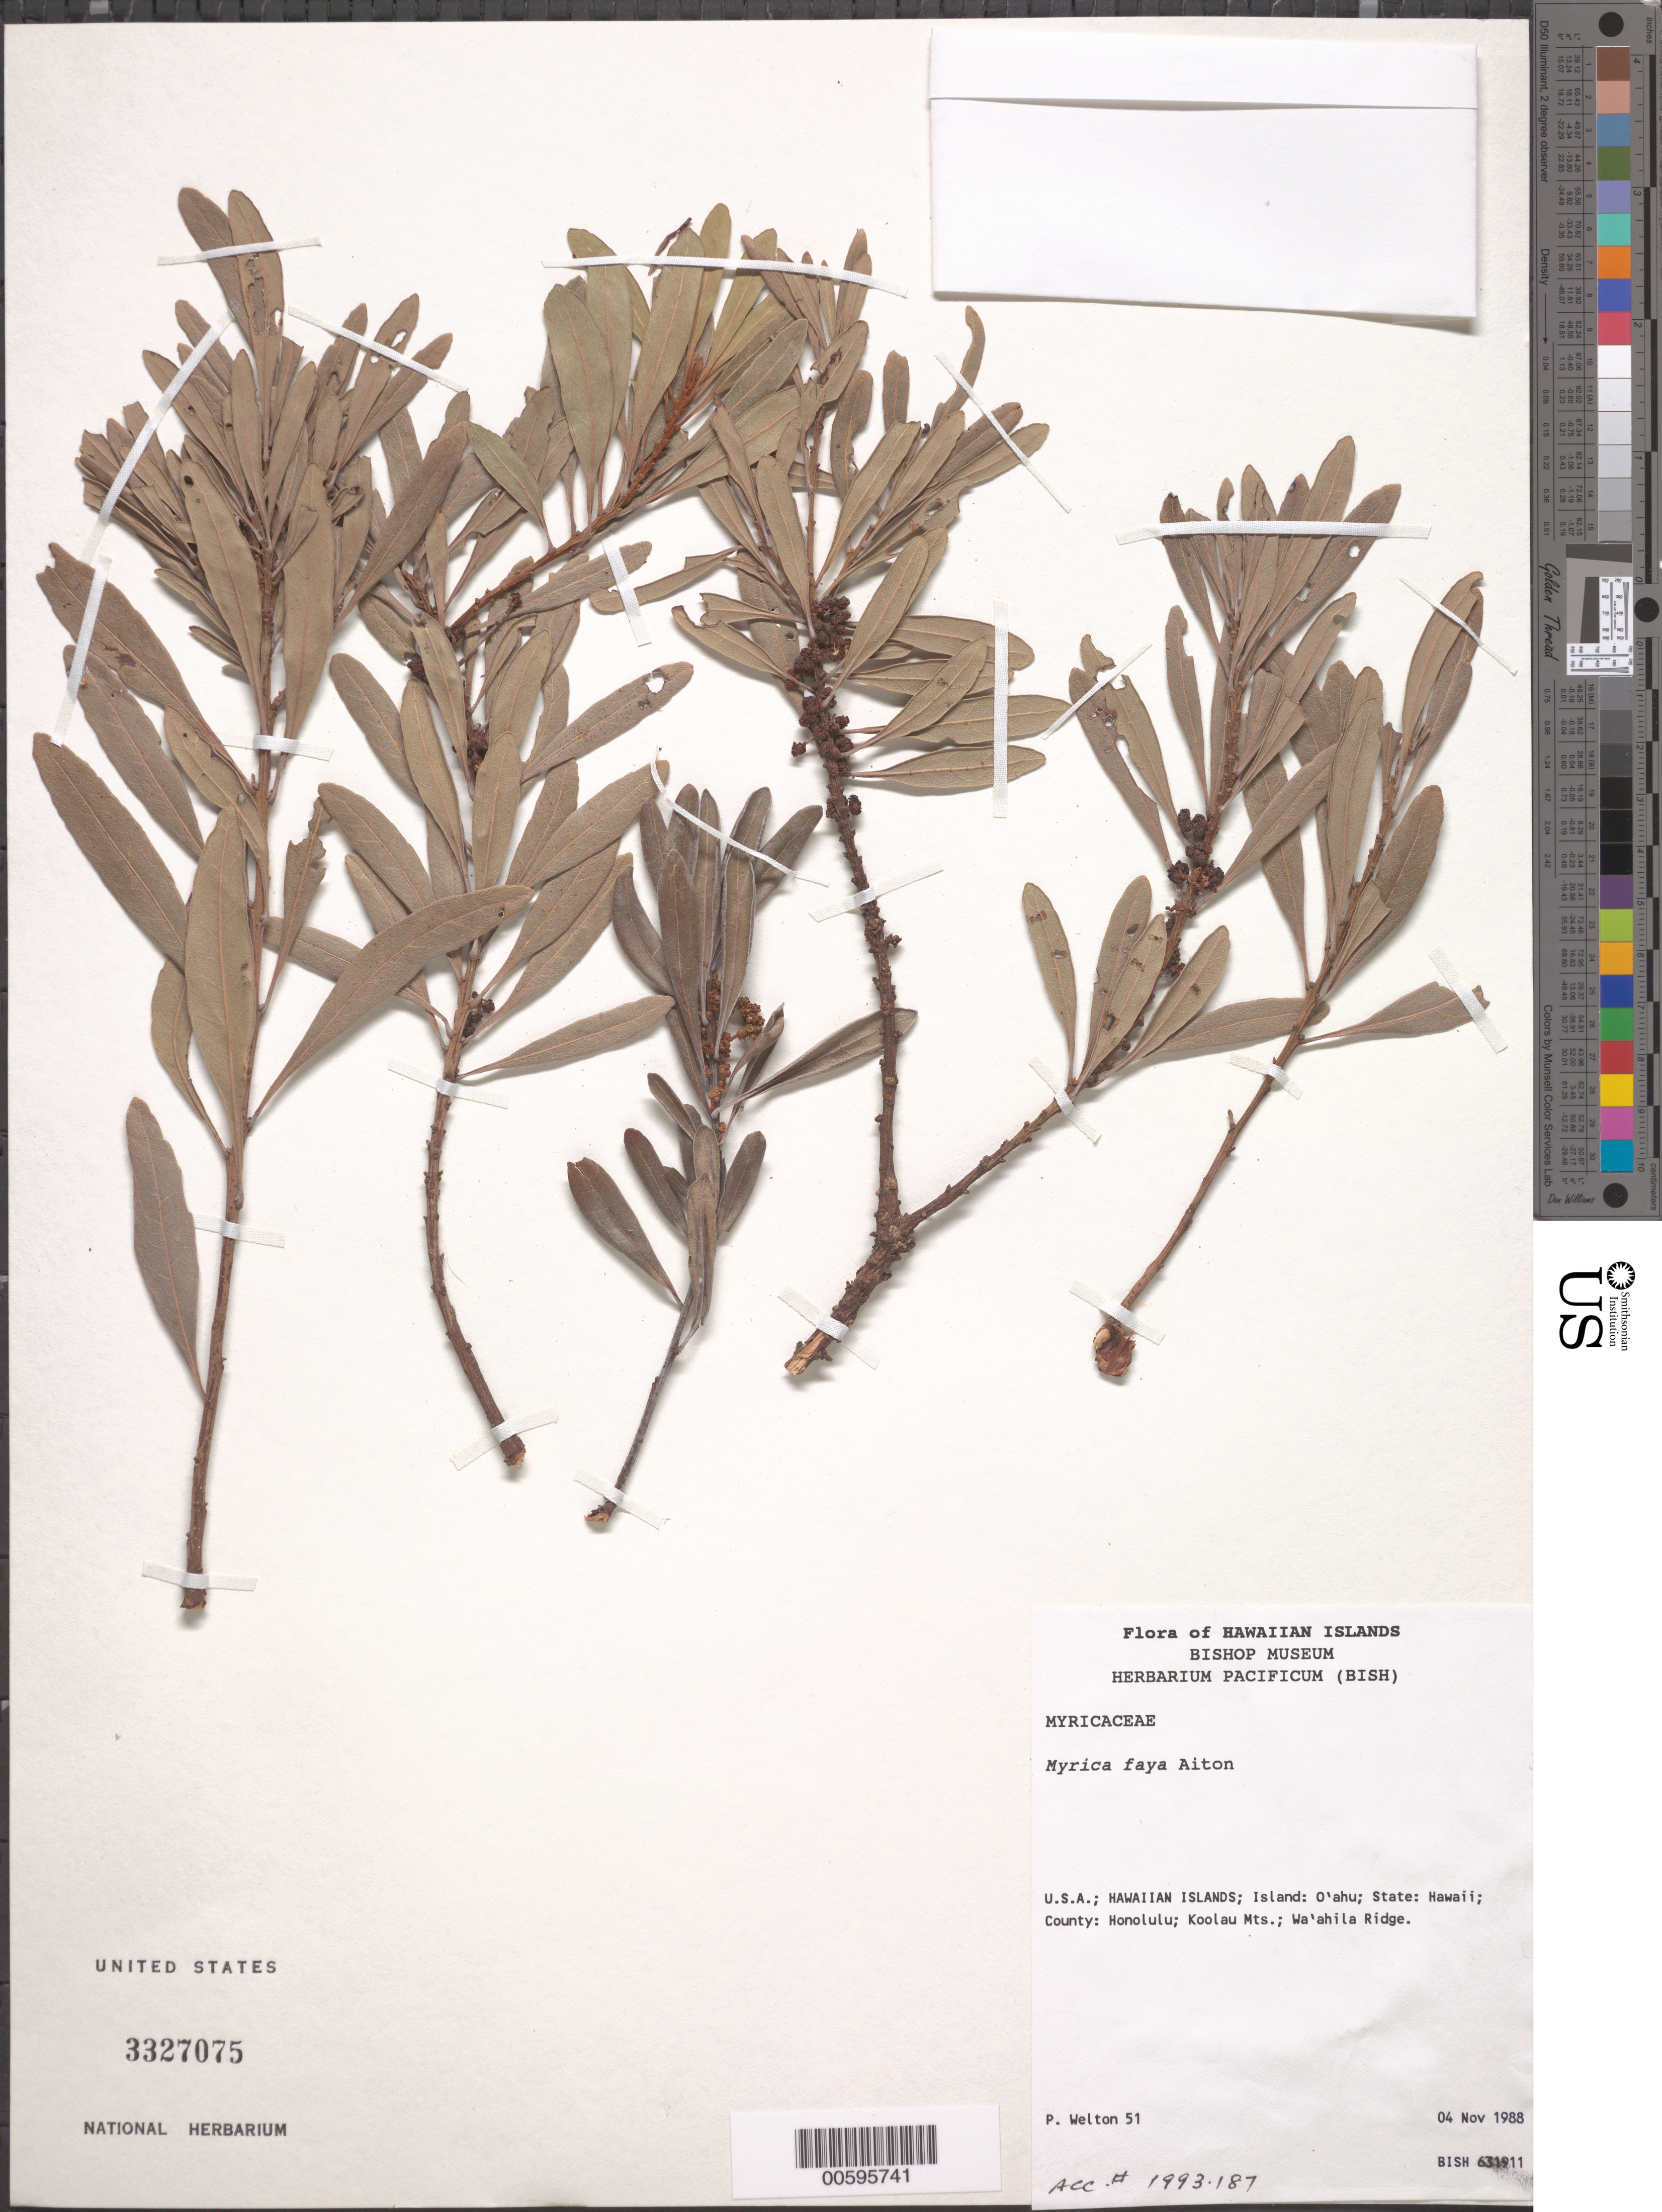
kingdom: Plantae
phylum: Tracheophyta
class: Magnoliopsida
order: Fagales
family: Myricaceae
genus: Morella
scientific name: Morella faya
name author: (Aiton) Wilbur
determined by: Wagner, W. L., (BOT), Smithsonian Institution - National Museum of Natural History (UNITED STATES)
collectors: P. Welton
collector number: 51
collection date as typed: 4 Nov 1988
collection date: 1988-11-04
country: United States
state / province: Hawaii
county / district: Honolulu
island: Oahu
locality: County: Honolulu; Koolau Mts.; Wa'ahila Ridge.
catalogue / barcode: US 3327075